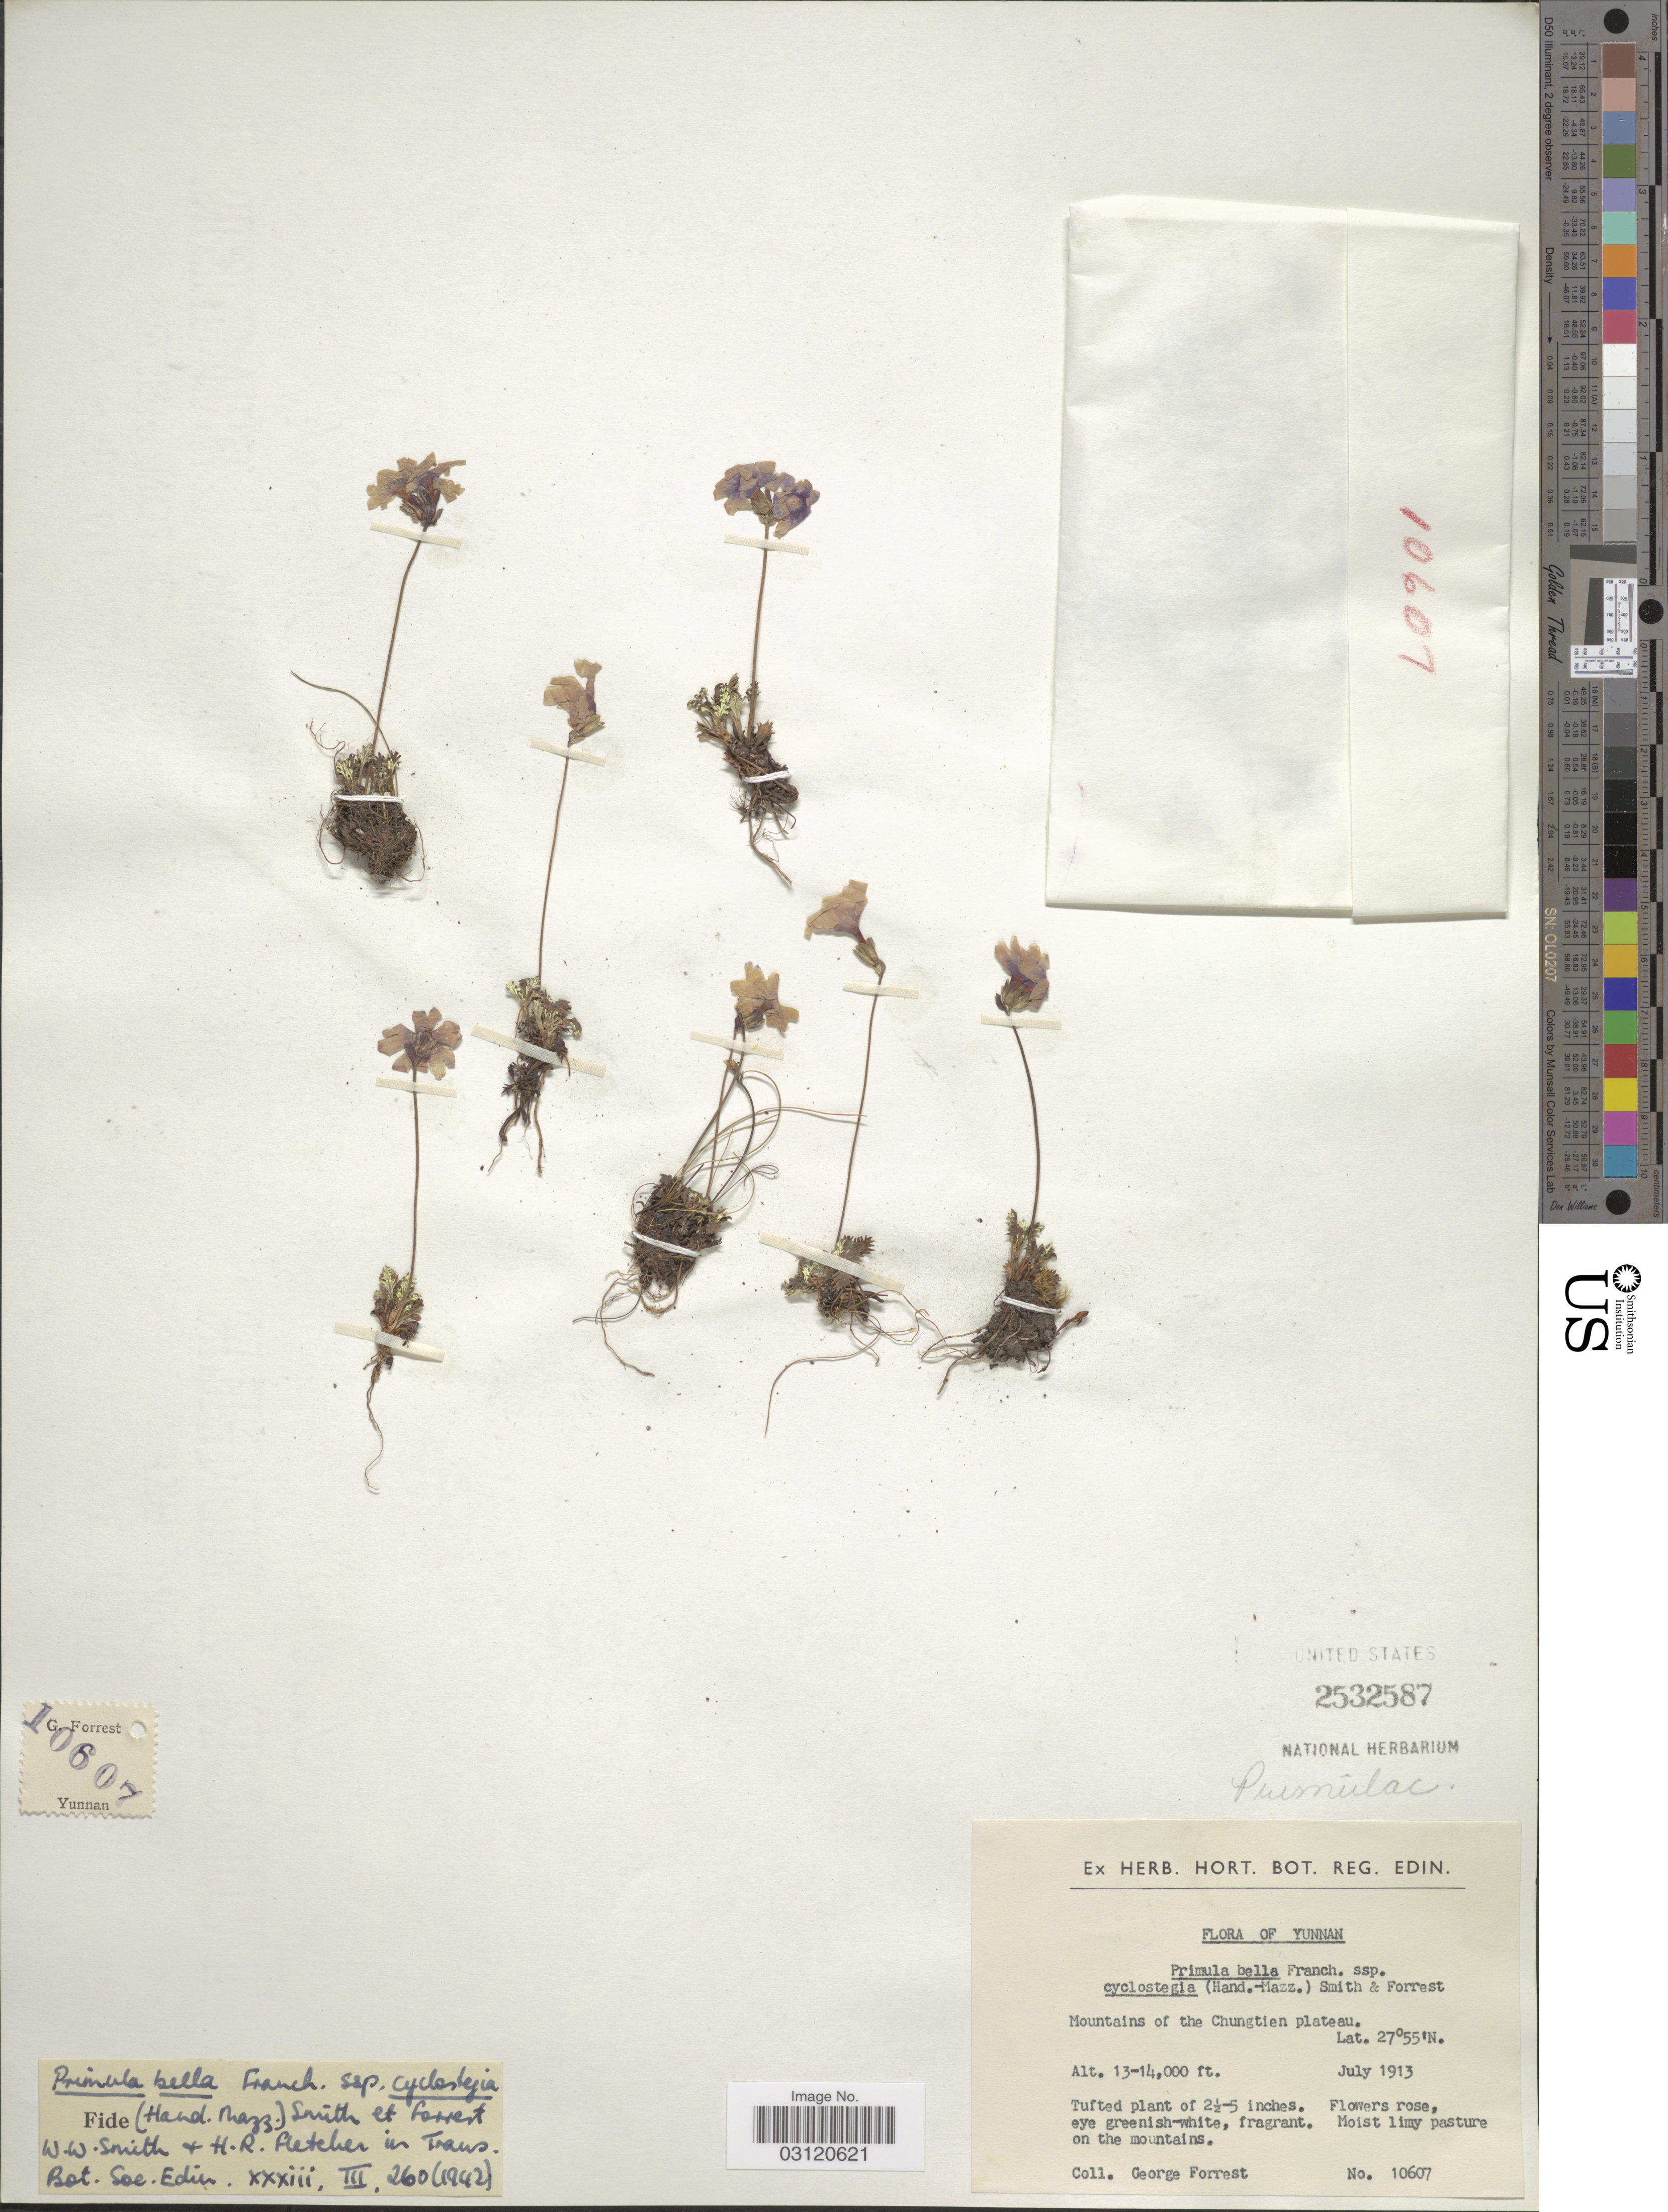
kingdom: Plantae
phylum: Tracheophyta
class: Magnoliopsida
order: Ericales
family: Primulaceae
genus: Primula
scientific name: Primula bella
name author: Franch.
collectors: G. Forrest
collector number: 10607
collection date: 1913-07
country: China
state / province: Yunnan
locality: Mountains of the Chungtien plateau.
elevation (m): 3962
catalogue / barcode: US 2532587